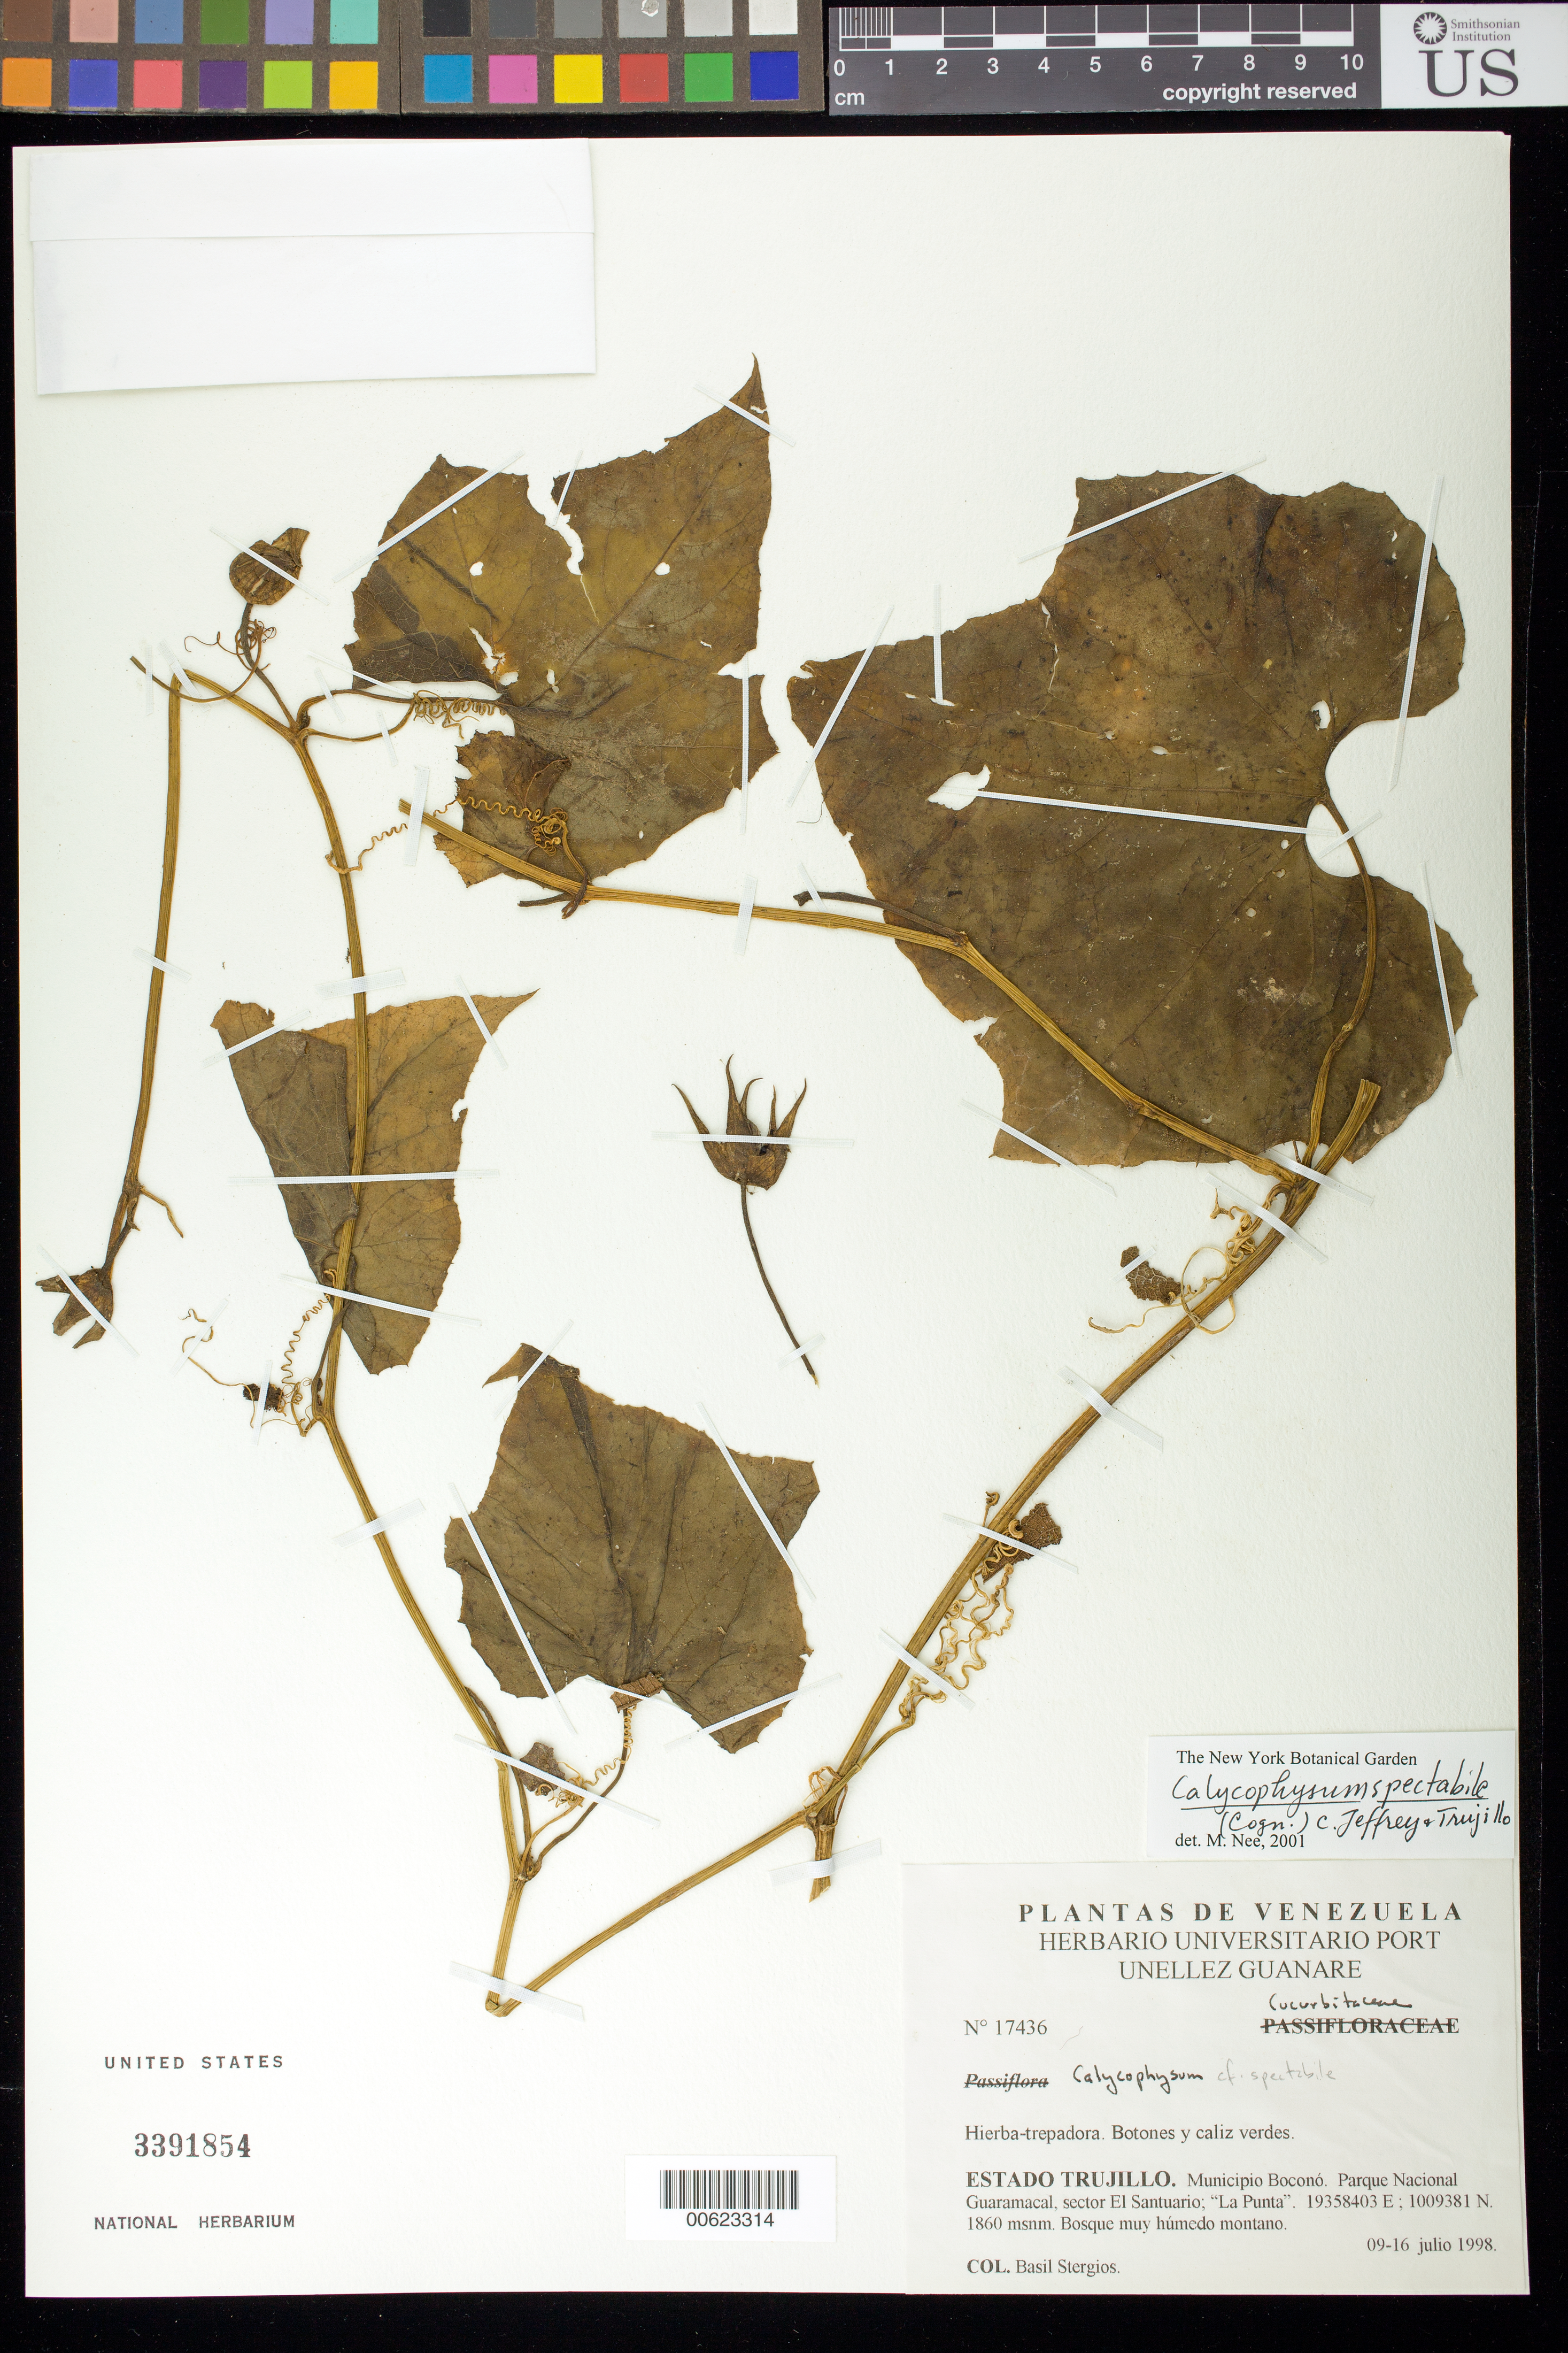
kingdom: Plantae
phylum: Tracheophyta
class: Magnoliopsida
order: Cucurbitales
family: Cucurbitaceae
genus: Calycophysum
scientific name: Calycophysum spectabile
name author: (Cogn.) C. Jeffrey & Trujillo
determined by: Nee, Michael H.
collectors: B. G. Stergios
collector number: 17436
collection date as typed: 09 Jul 1998 to 16 Jul 1998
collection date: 1998-07-09/1998-07-16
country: Venezuela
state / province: Trujillo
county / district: Boconó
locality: Parque Nacional Guaramacal, Sector El Santuario, La Punta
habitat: Bosque muy húmedo montano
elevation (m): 1860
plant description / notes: NY, PORT, US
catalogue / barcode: US 3391854